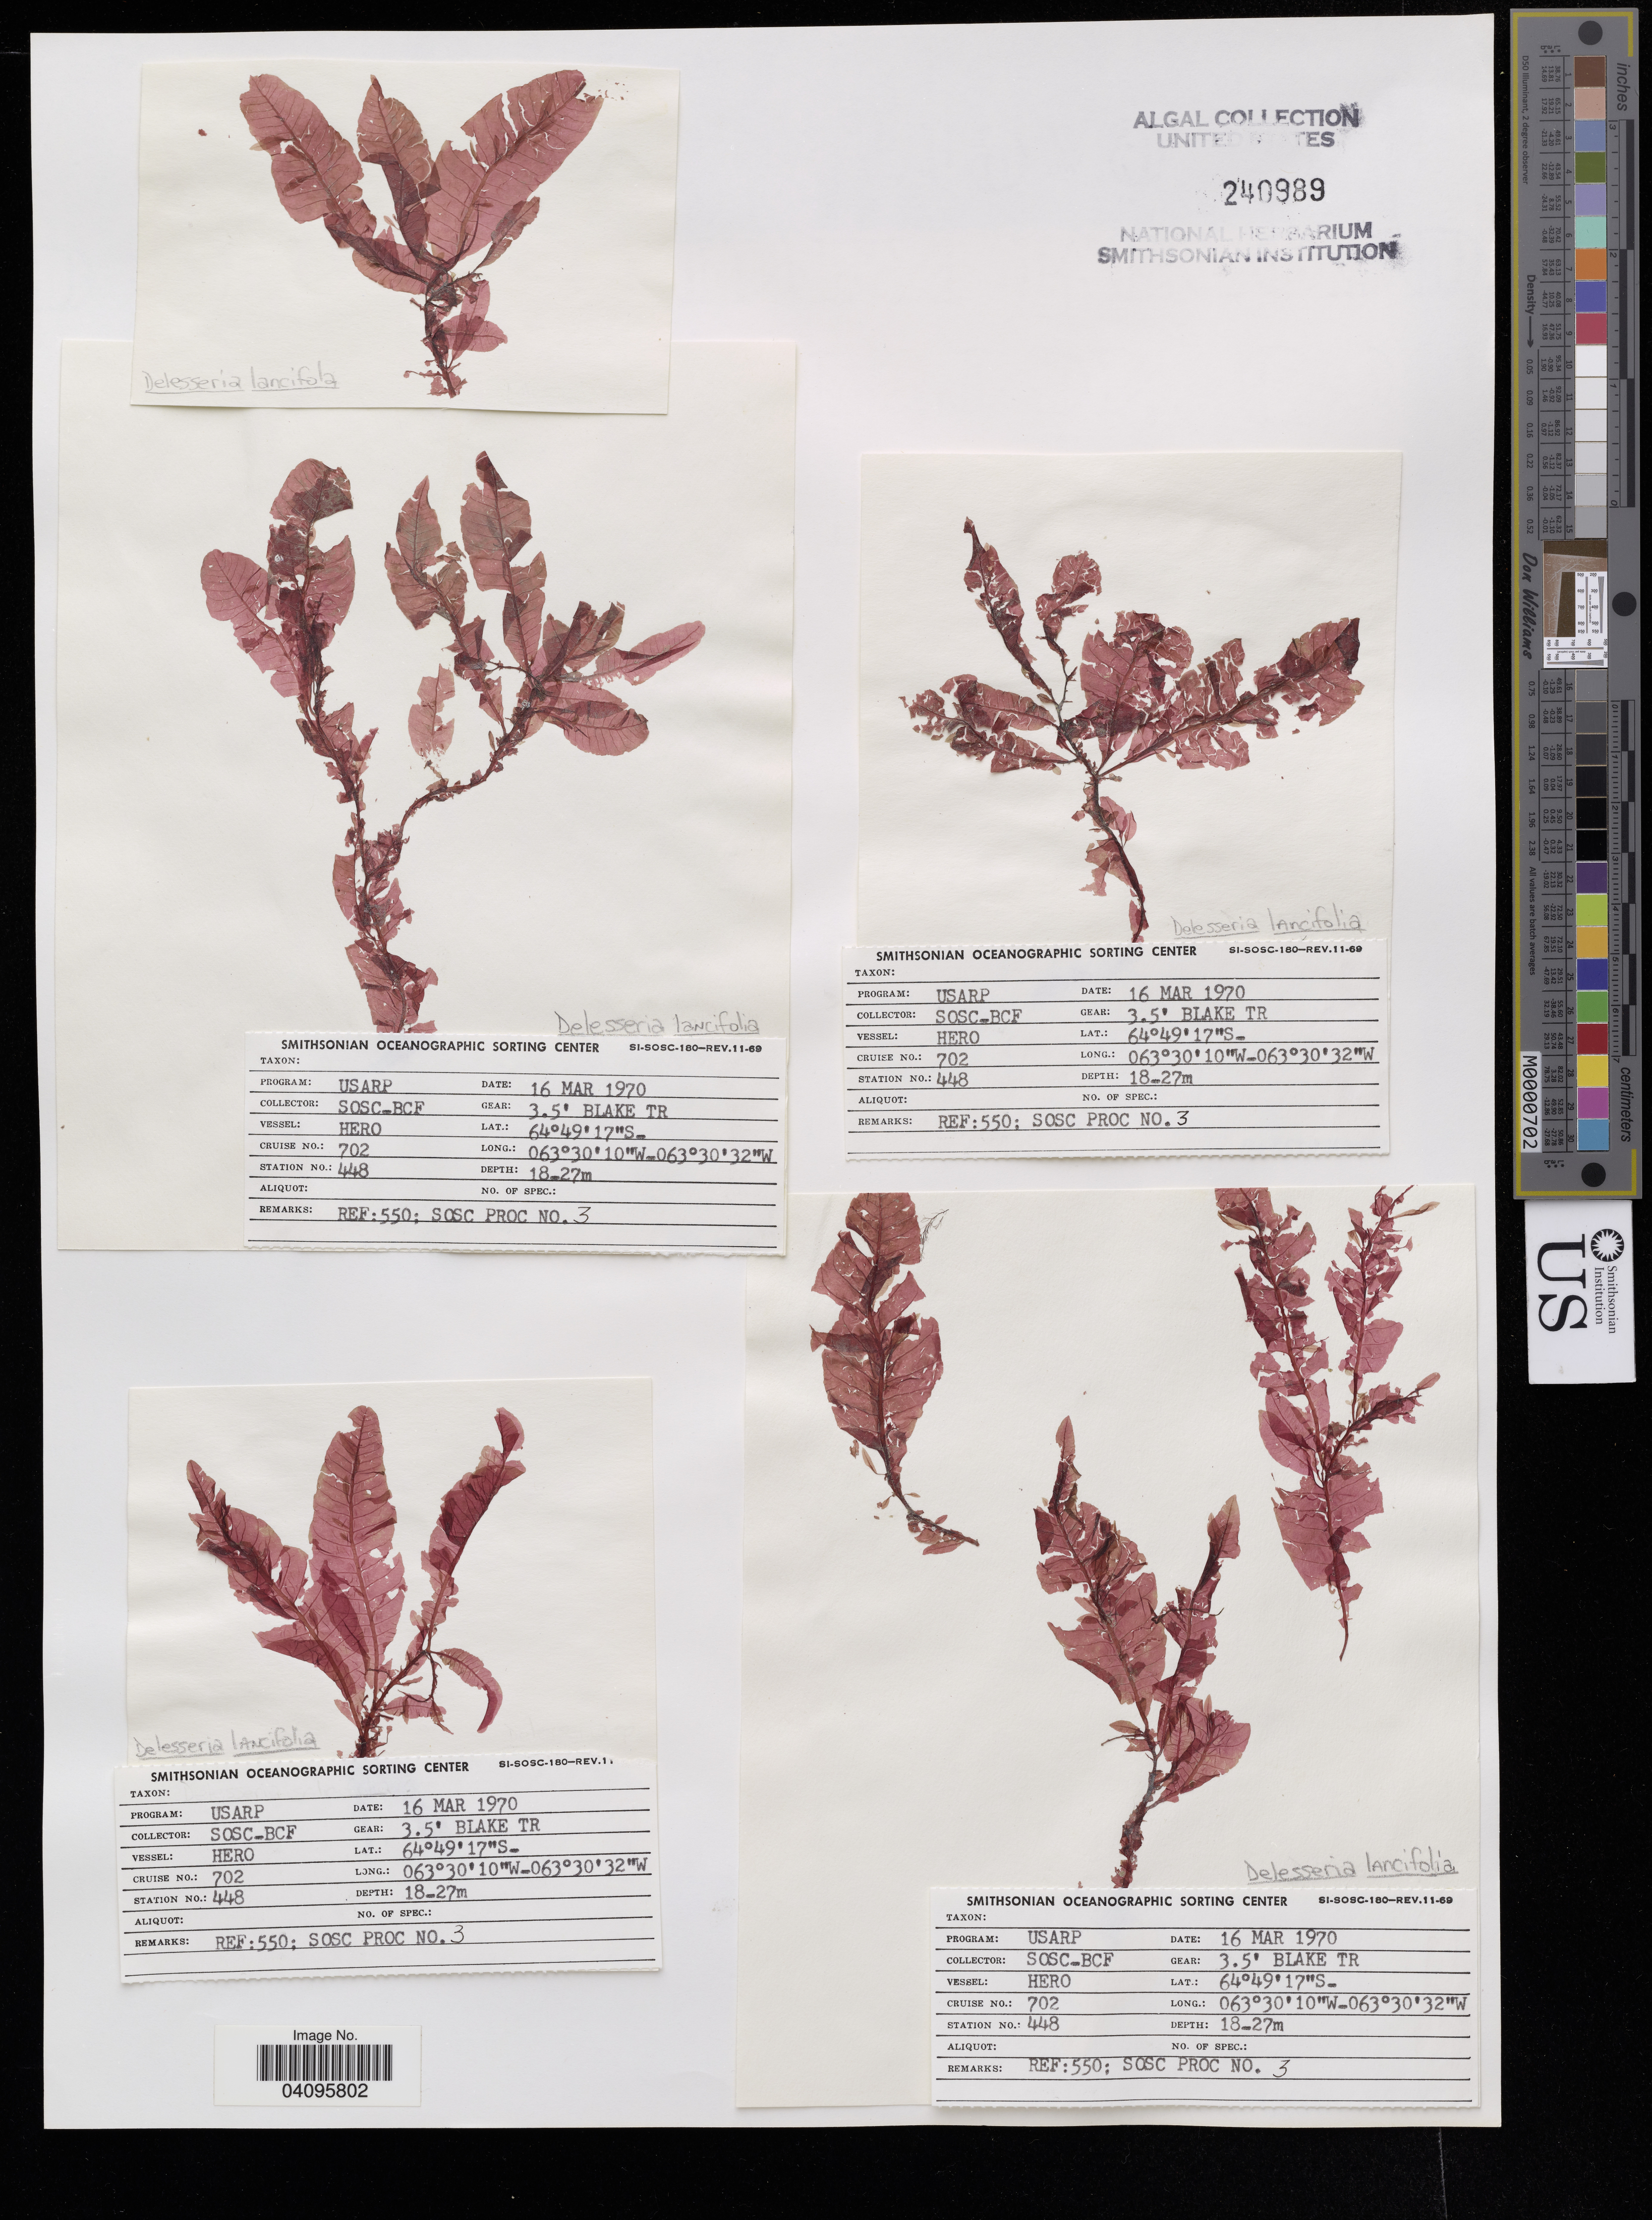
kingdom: Plantae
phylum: Rhodophyta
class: Florideophyceae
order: Ceramiales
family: Delesseriaceae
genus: Delesseria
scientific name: Delesseria lancifolia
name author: J. Agardh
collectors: SOSC-BCF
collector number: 448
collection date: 1970-03-16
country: Antarctica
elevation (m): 18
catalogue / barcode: US 240989